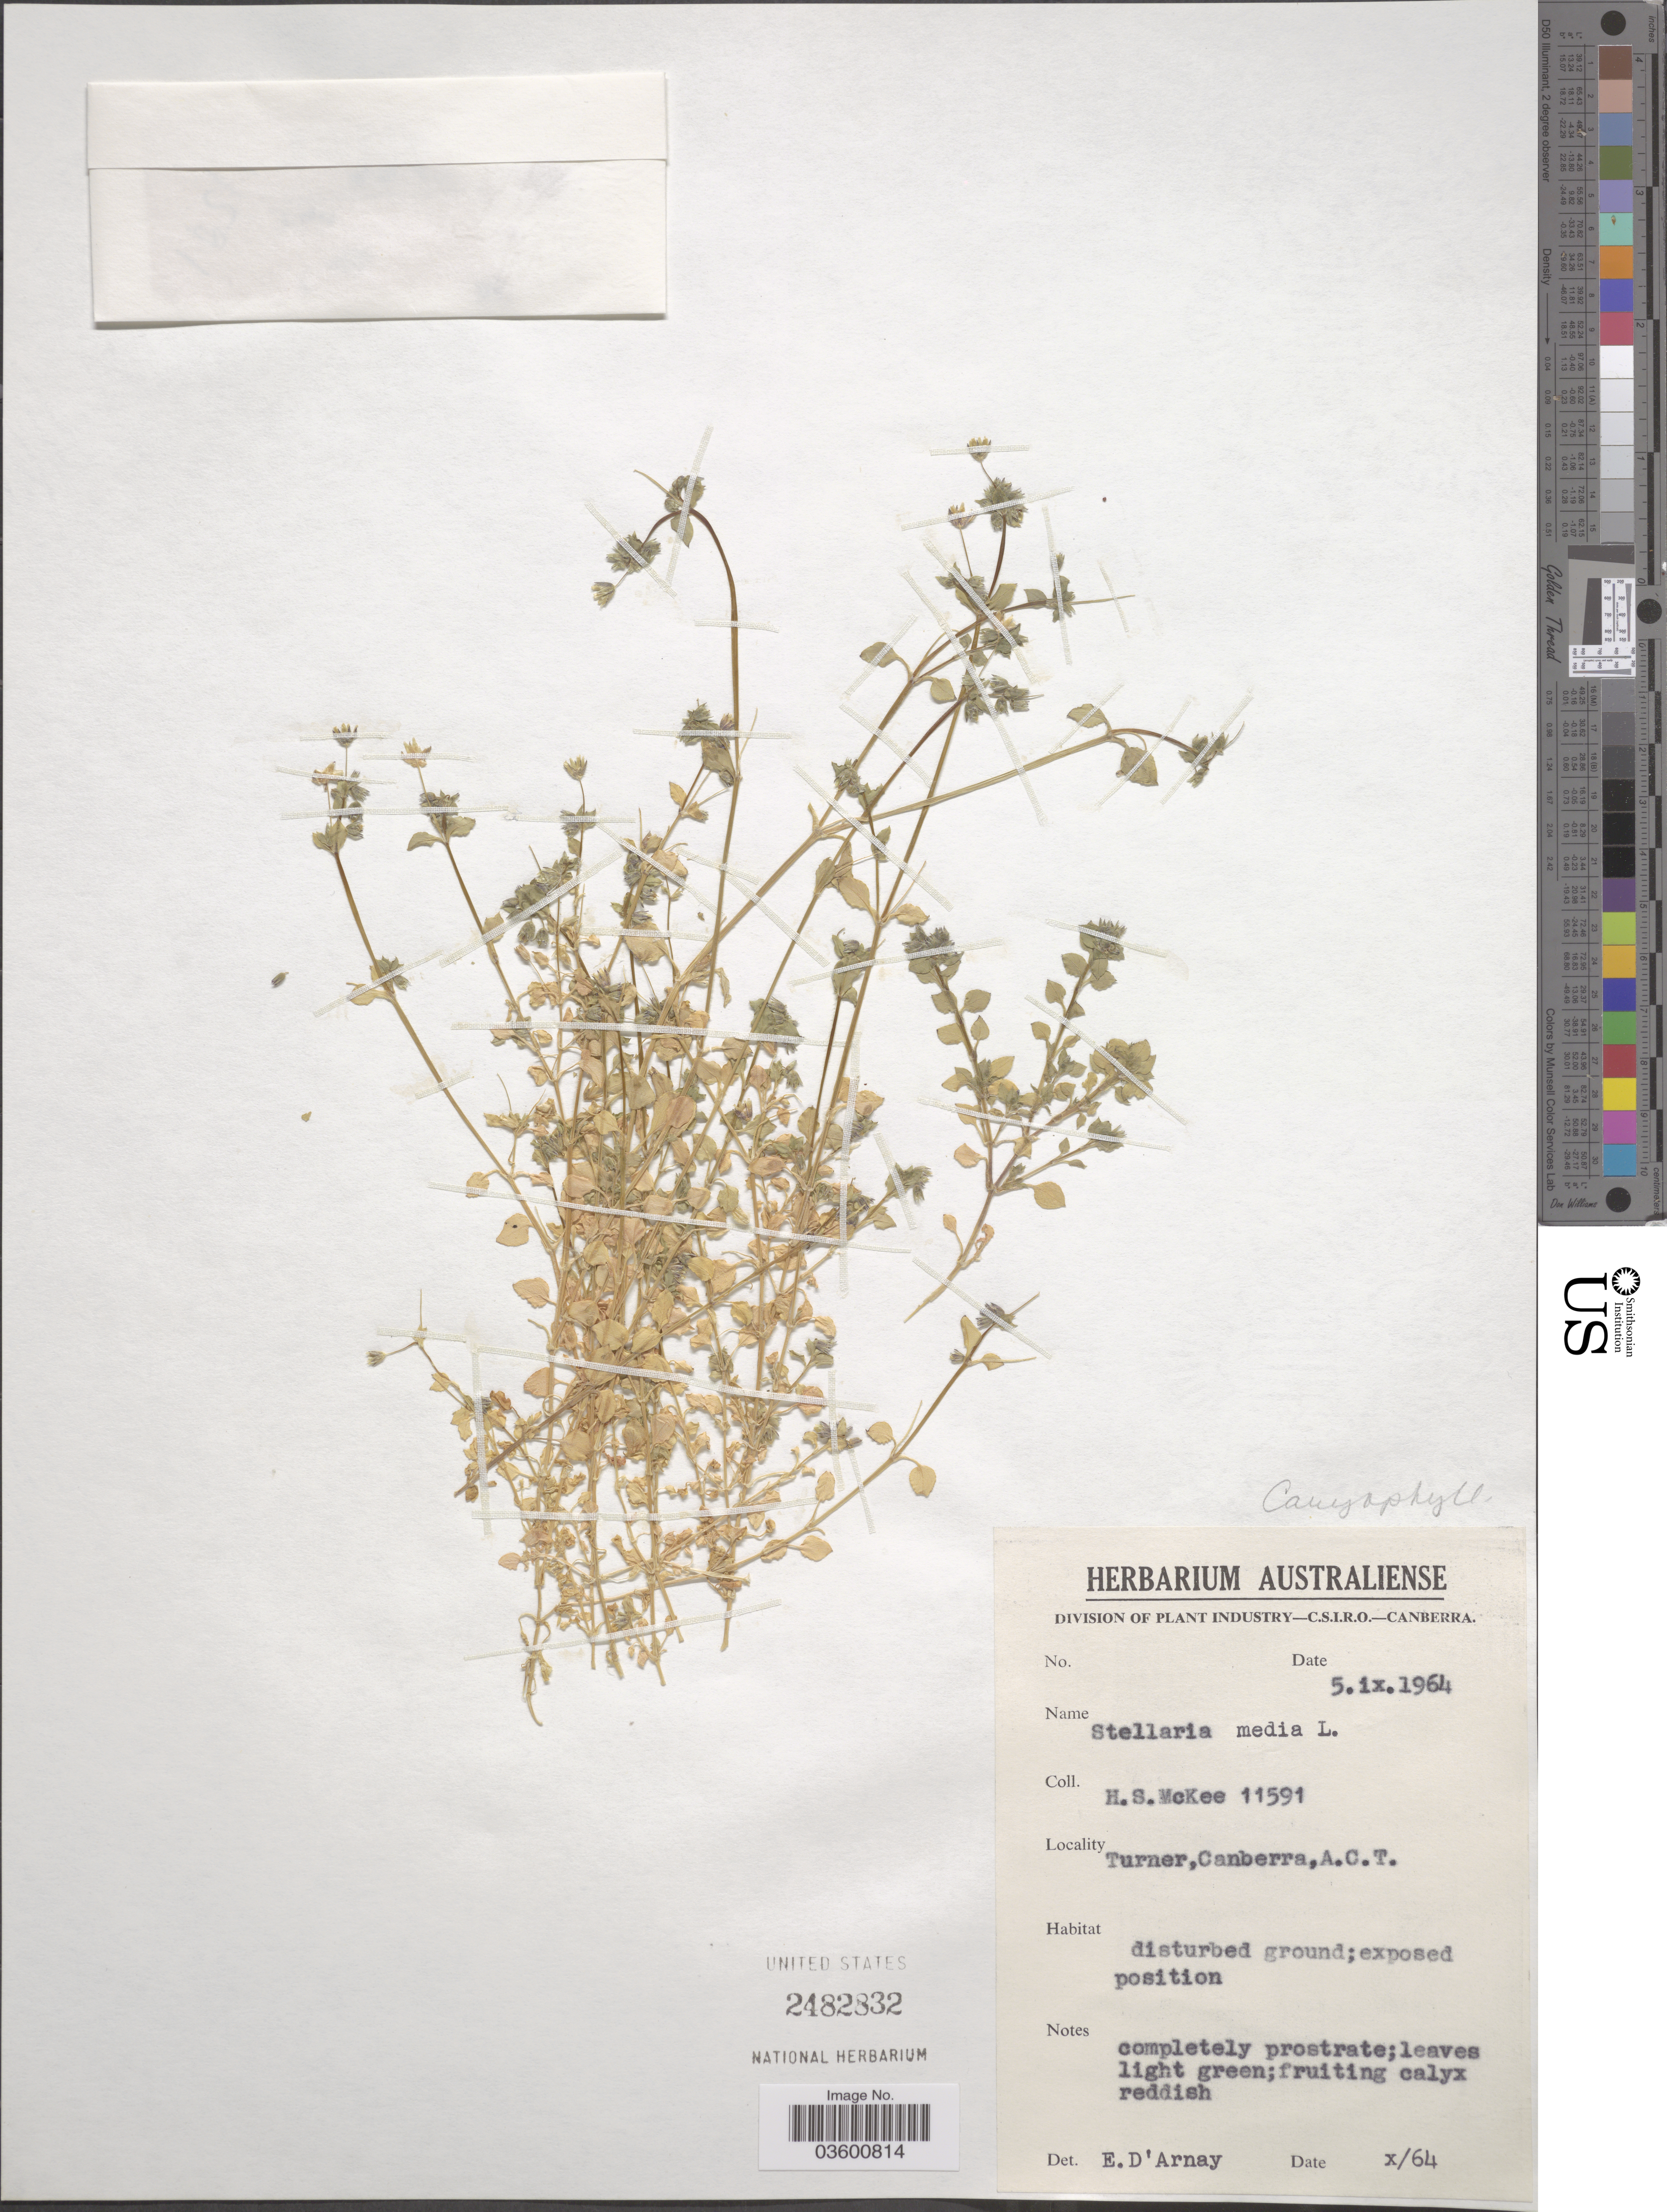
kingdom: Plantae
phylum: Tracheophyta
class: Magnoliopsida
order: Caryophyllales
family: Caryophyllaceae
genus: Stellaria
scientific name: Stellaria media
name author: (L.) Vill.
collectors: H. S. McKee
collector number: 11591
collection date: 1964-09-05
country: Australia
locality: Turner, Canberra, A.C.T.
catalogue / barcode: US 2482832